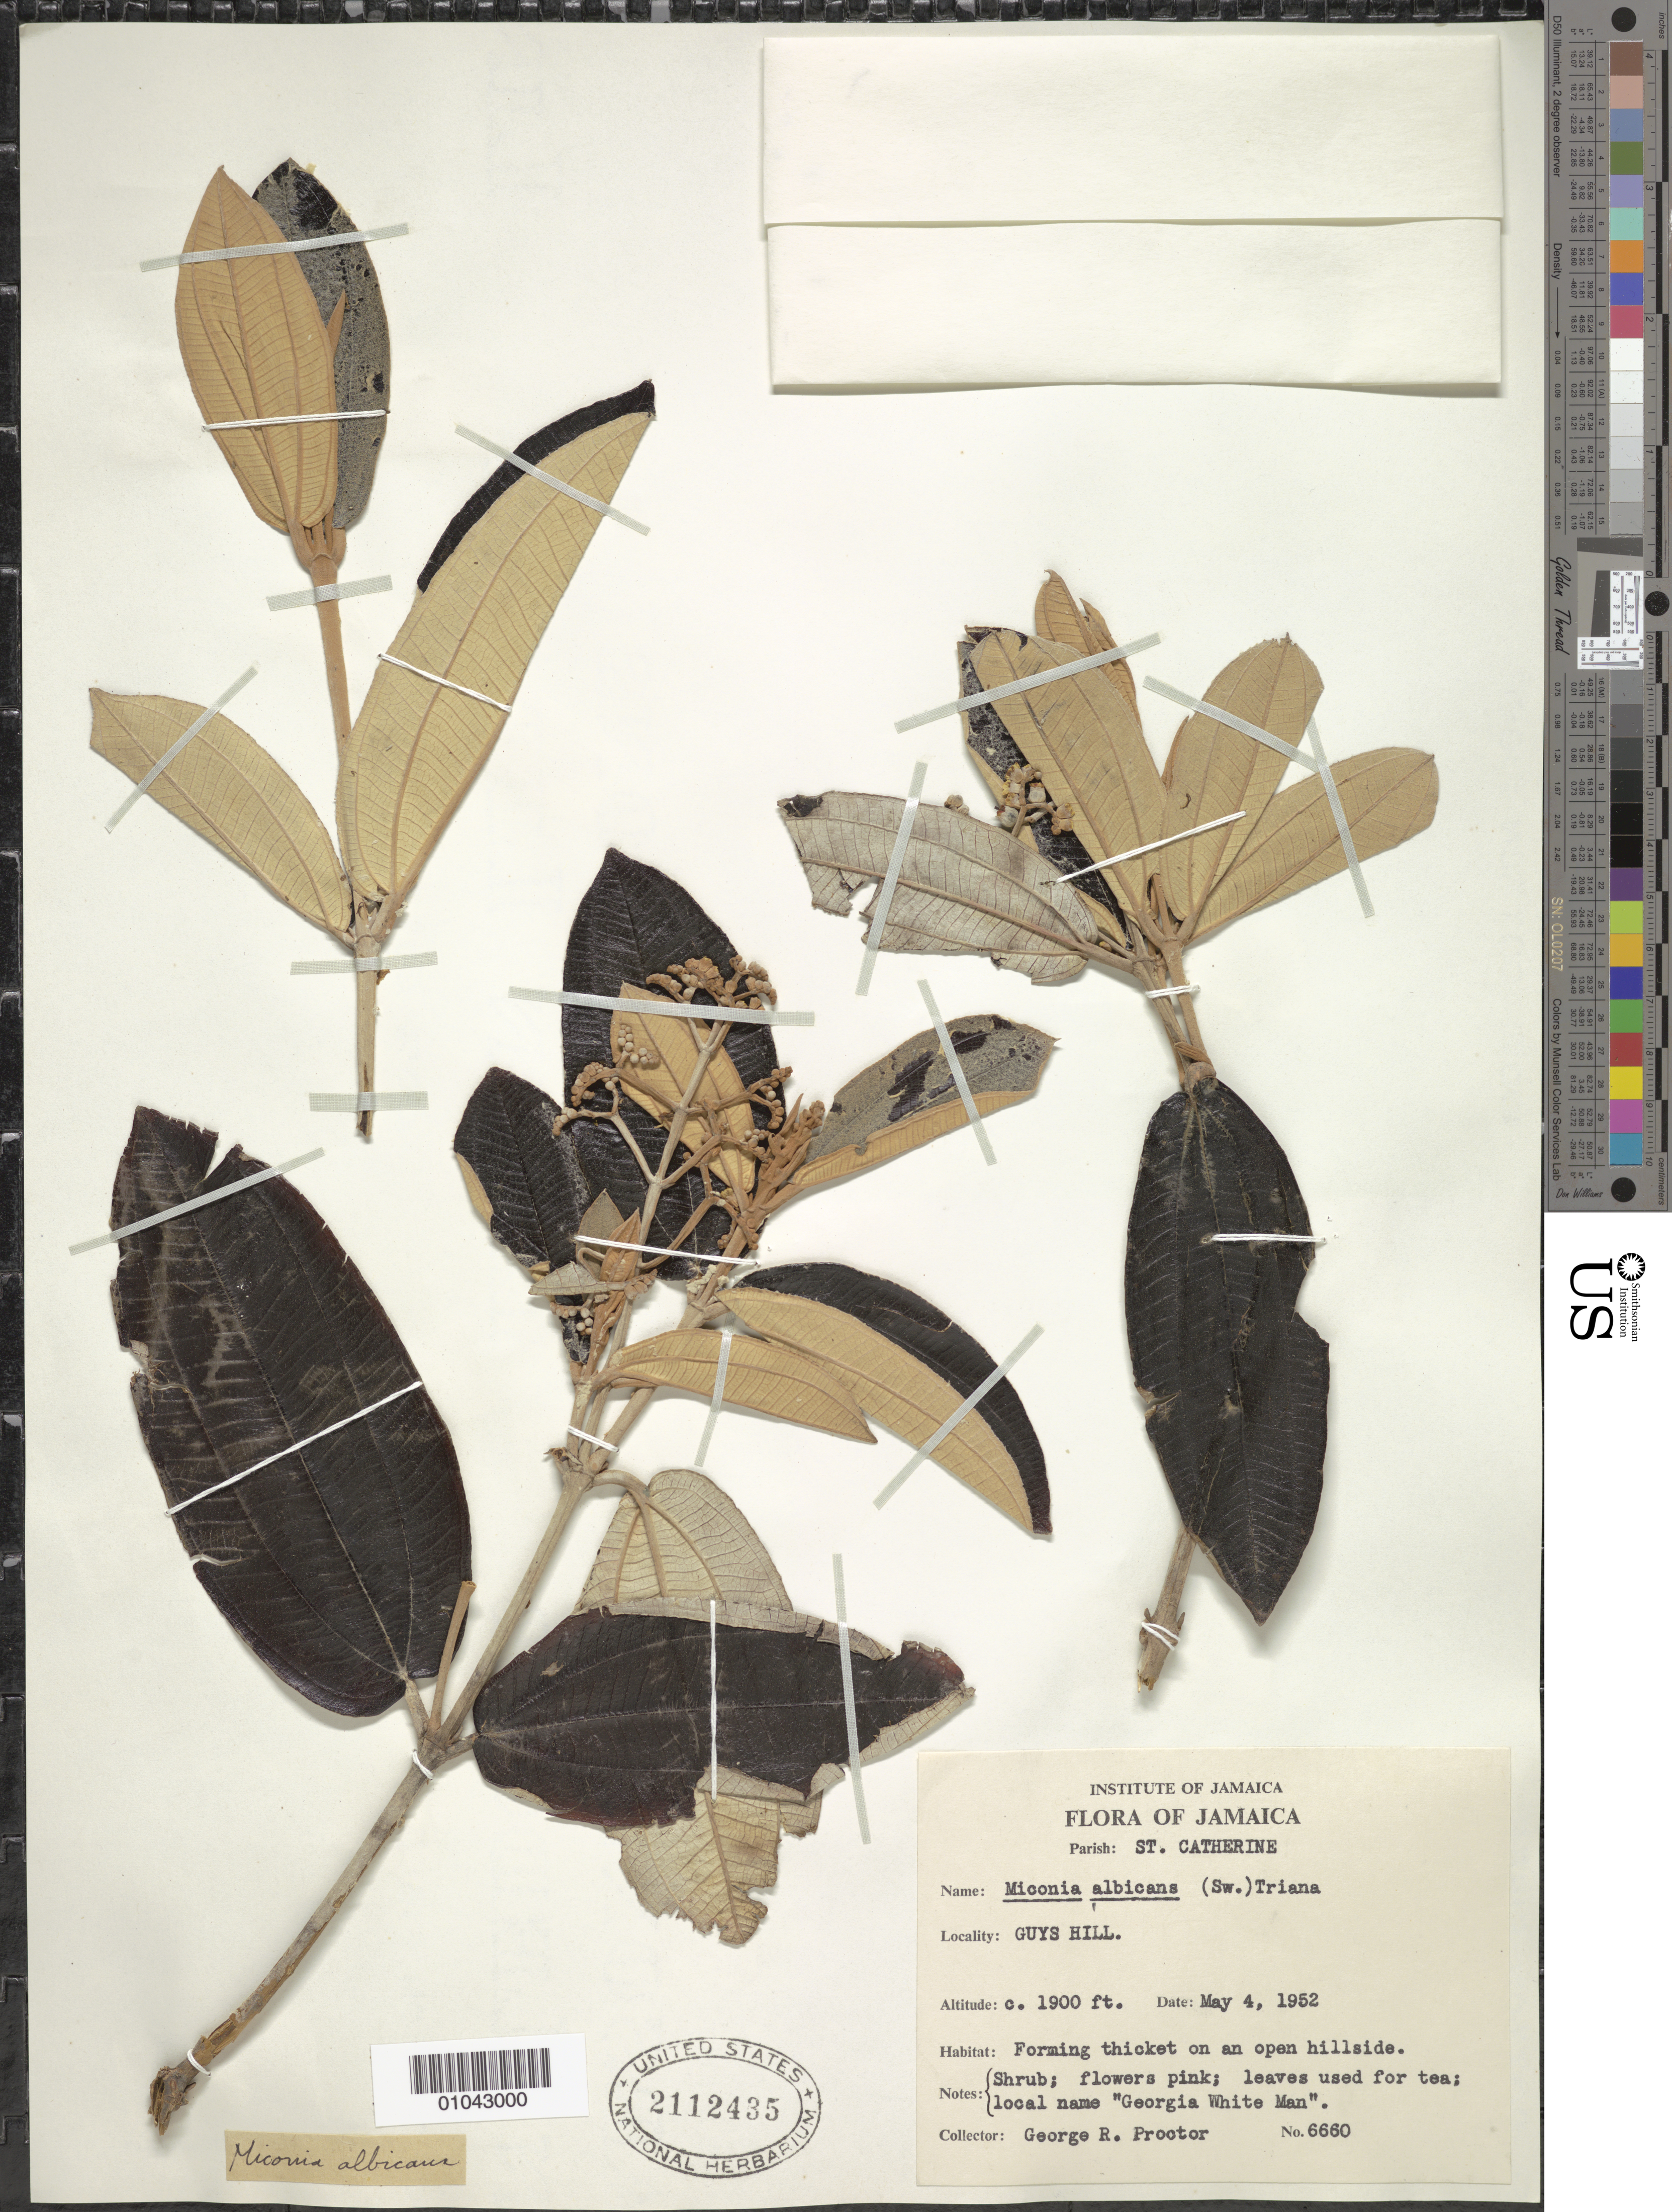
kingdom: Plantae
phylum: Tracheophyta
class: Magnoliopsida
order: Myrtales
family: Melastomataceae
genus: Miconia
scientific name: Miconia albicans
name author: (Sw.) Triana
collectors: G. R. Proctor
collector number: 6660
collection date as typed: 04 May 1952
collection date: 1952-05-04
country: Jamaica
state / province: Saint Catherine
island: Jamaica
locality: Guys hill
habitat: Forming thicket on an open hillside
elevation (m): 579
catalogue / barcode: US 2112435